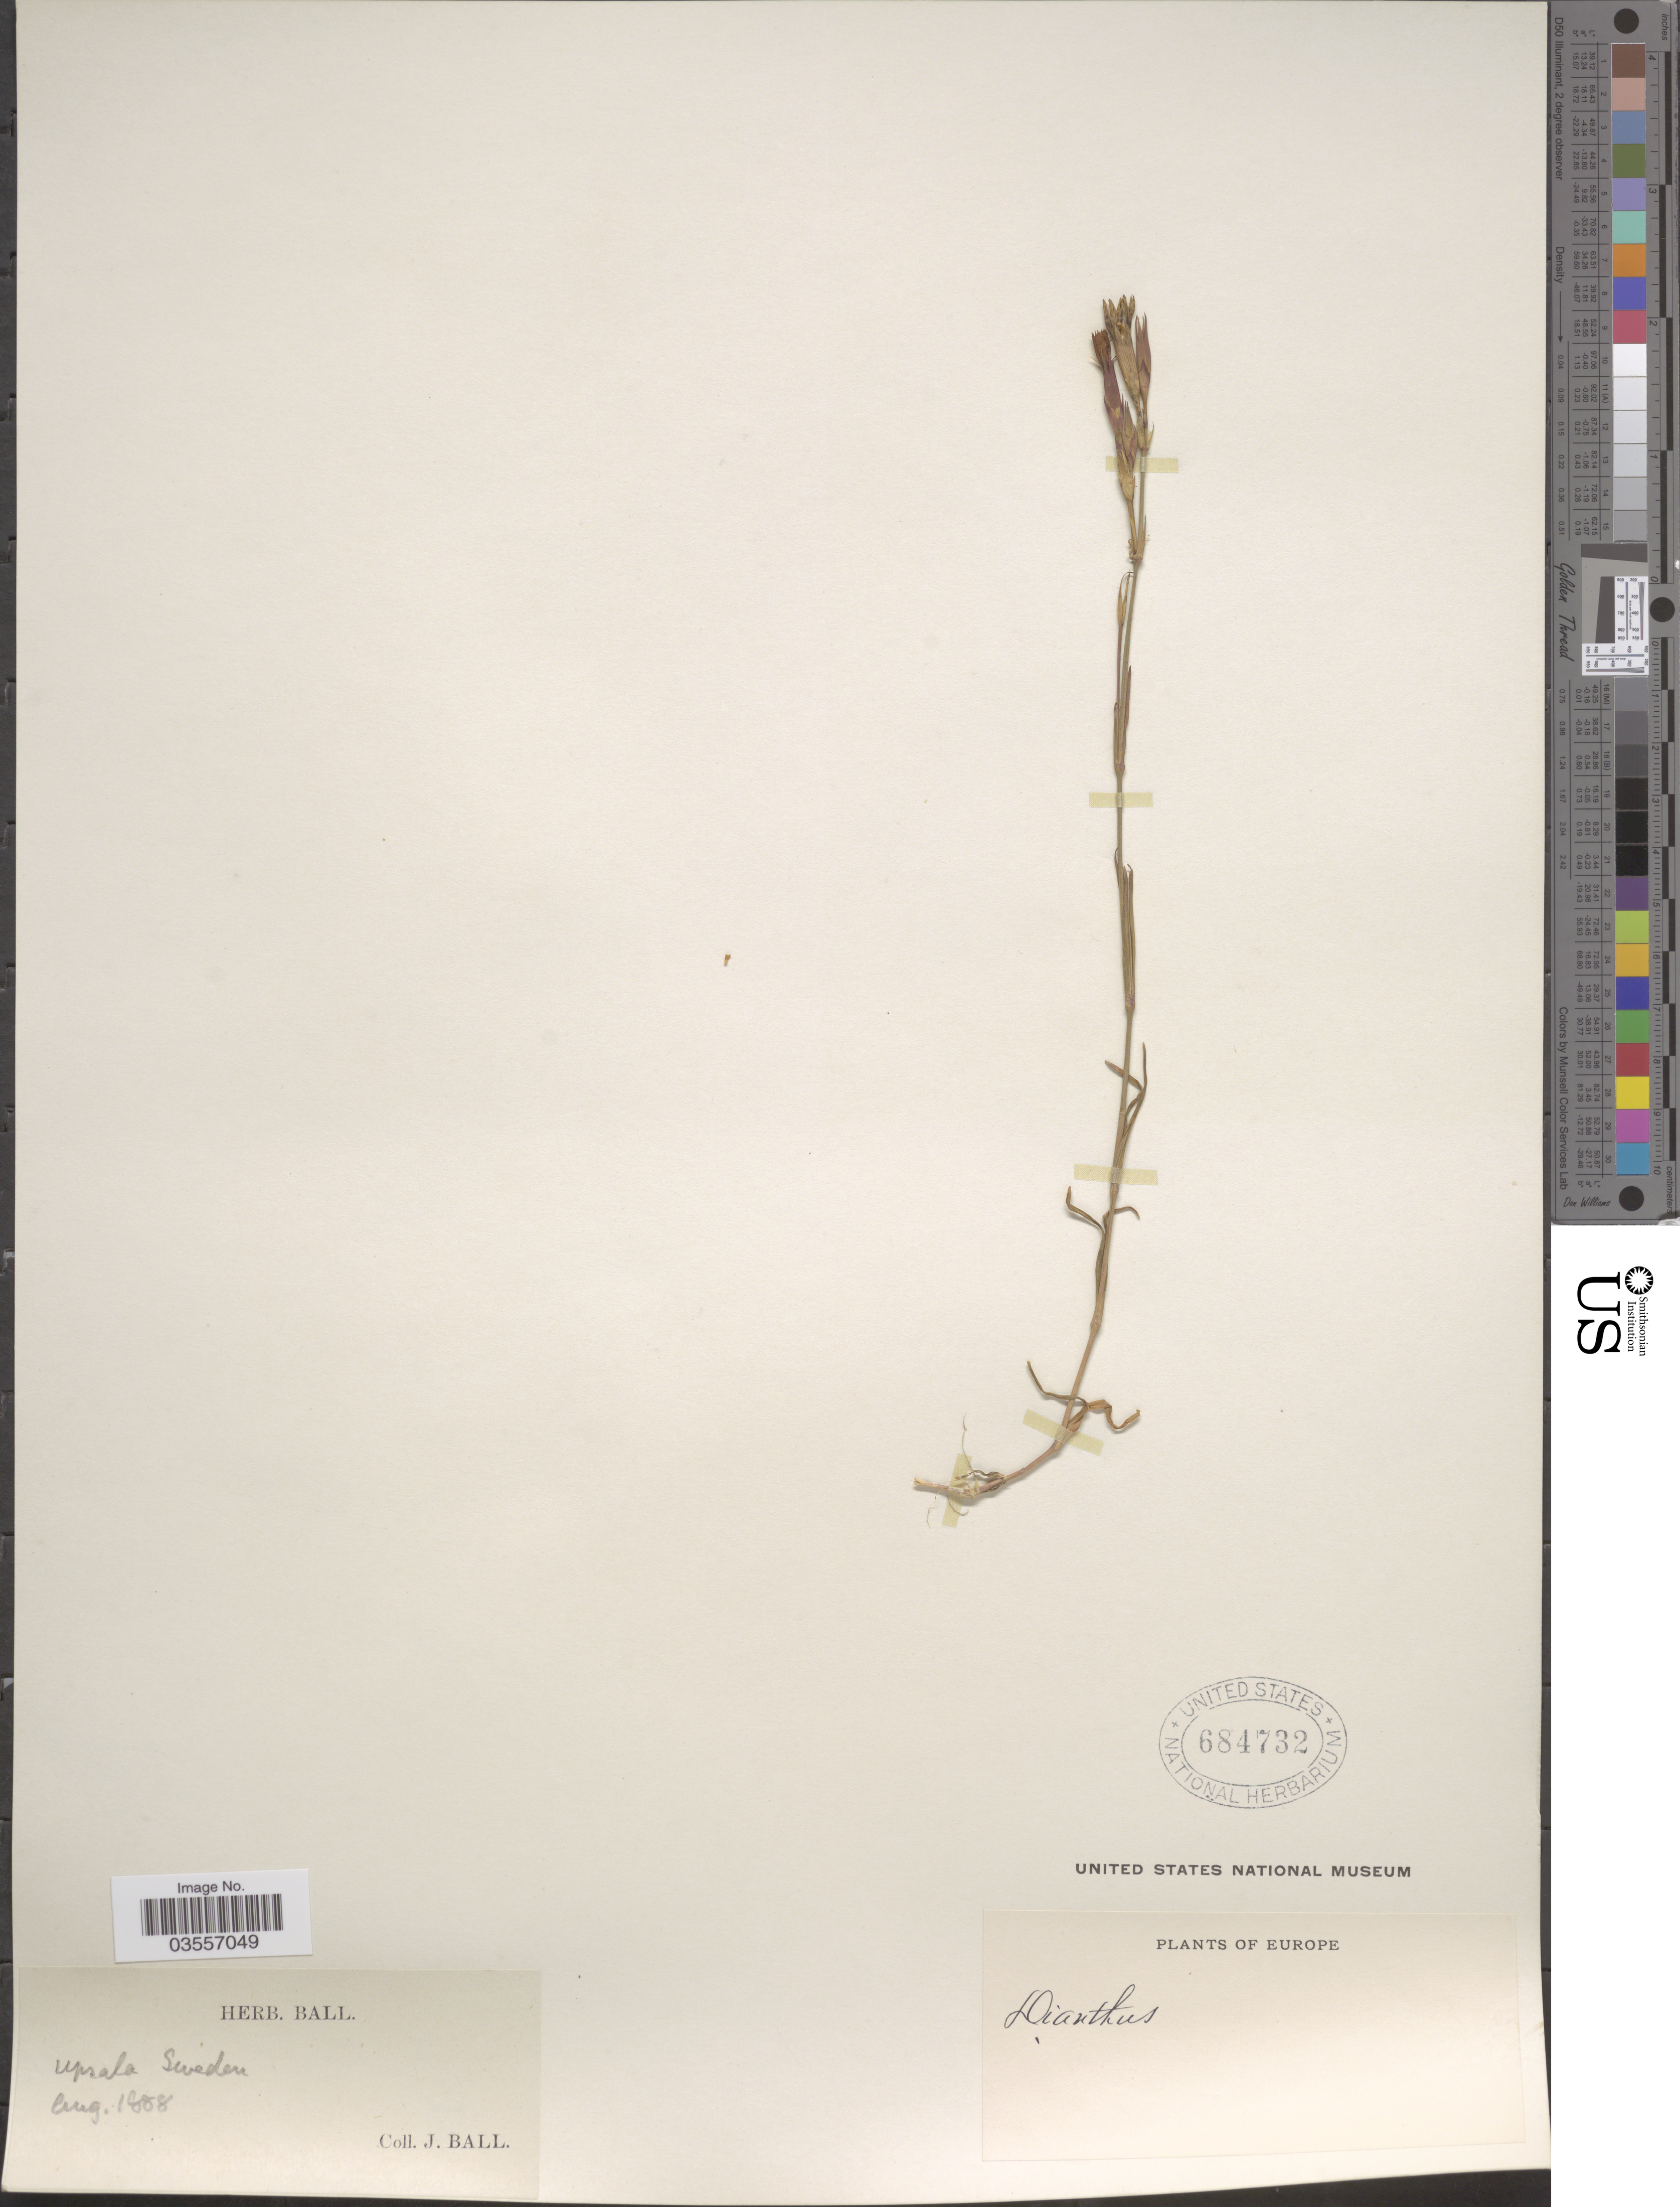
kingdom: Plantae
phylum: Tracheophyta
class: Magnoliopsida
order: Caryophyllales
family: Caryophyllaceae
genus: Dianthus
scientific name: Dianthus sp.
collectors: J. Ball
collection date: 1888-08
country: Sweden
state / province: Uppsala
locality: Upsala.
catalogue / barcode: US 684732